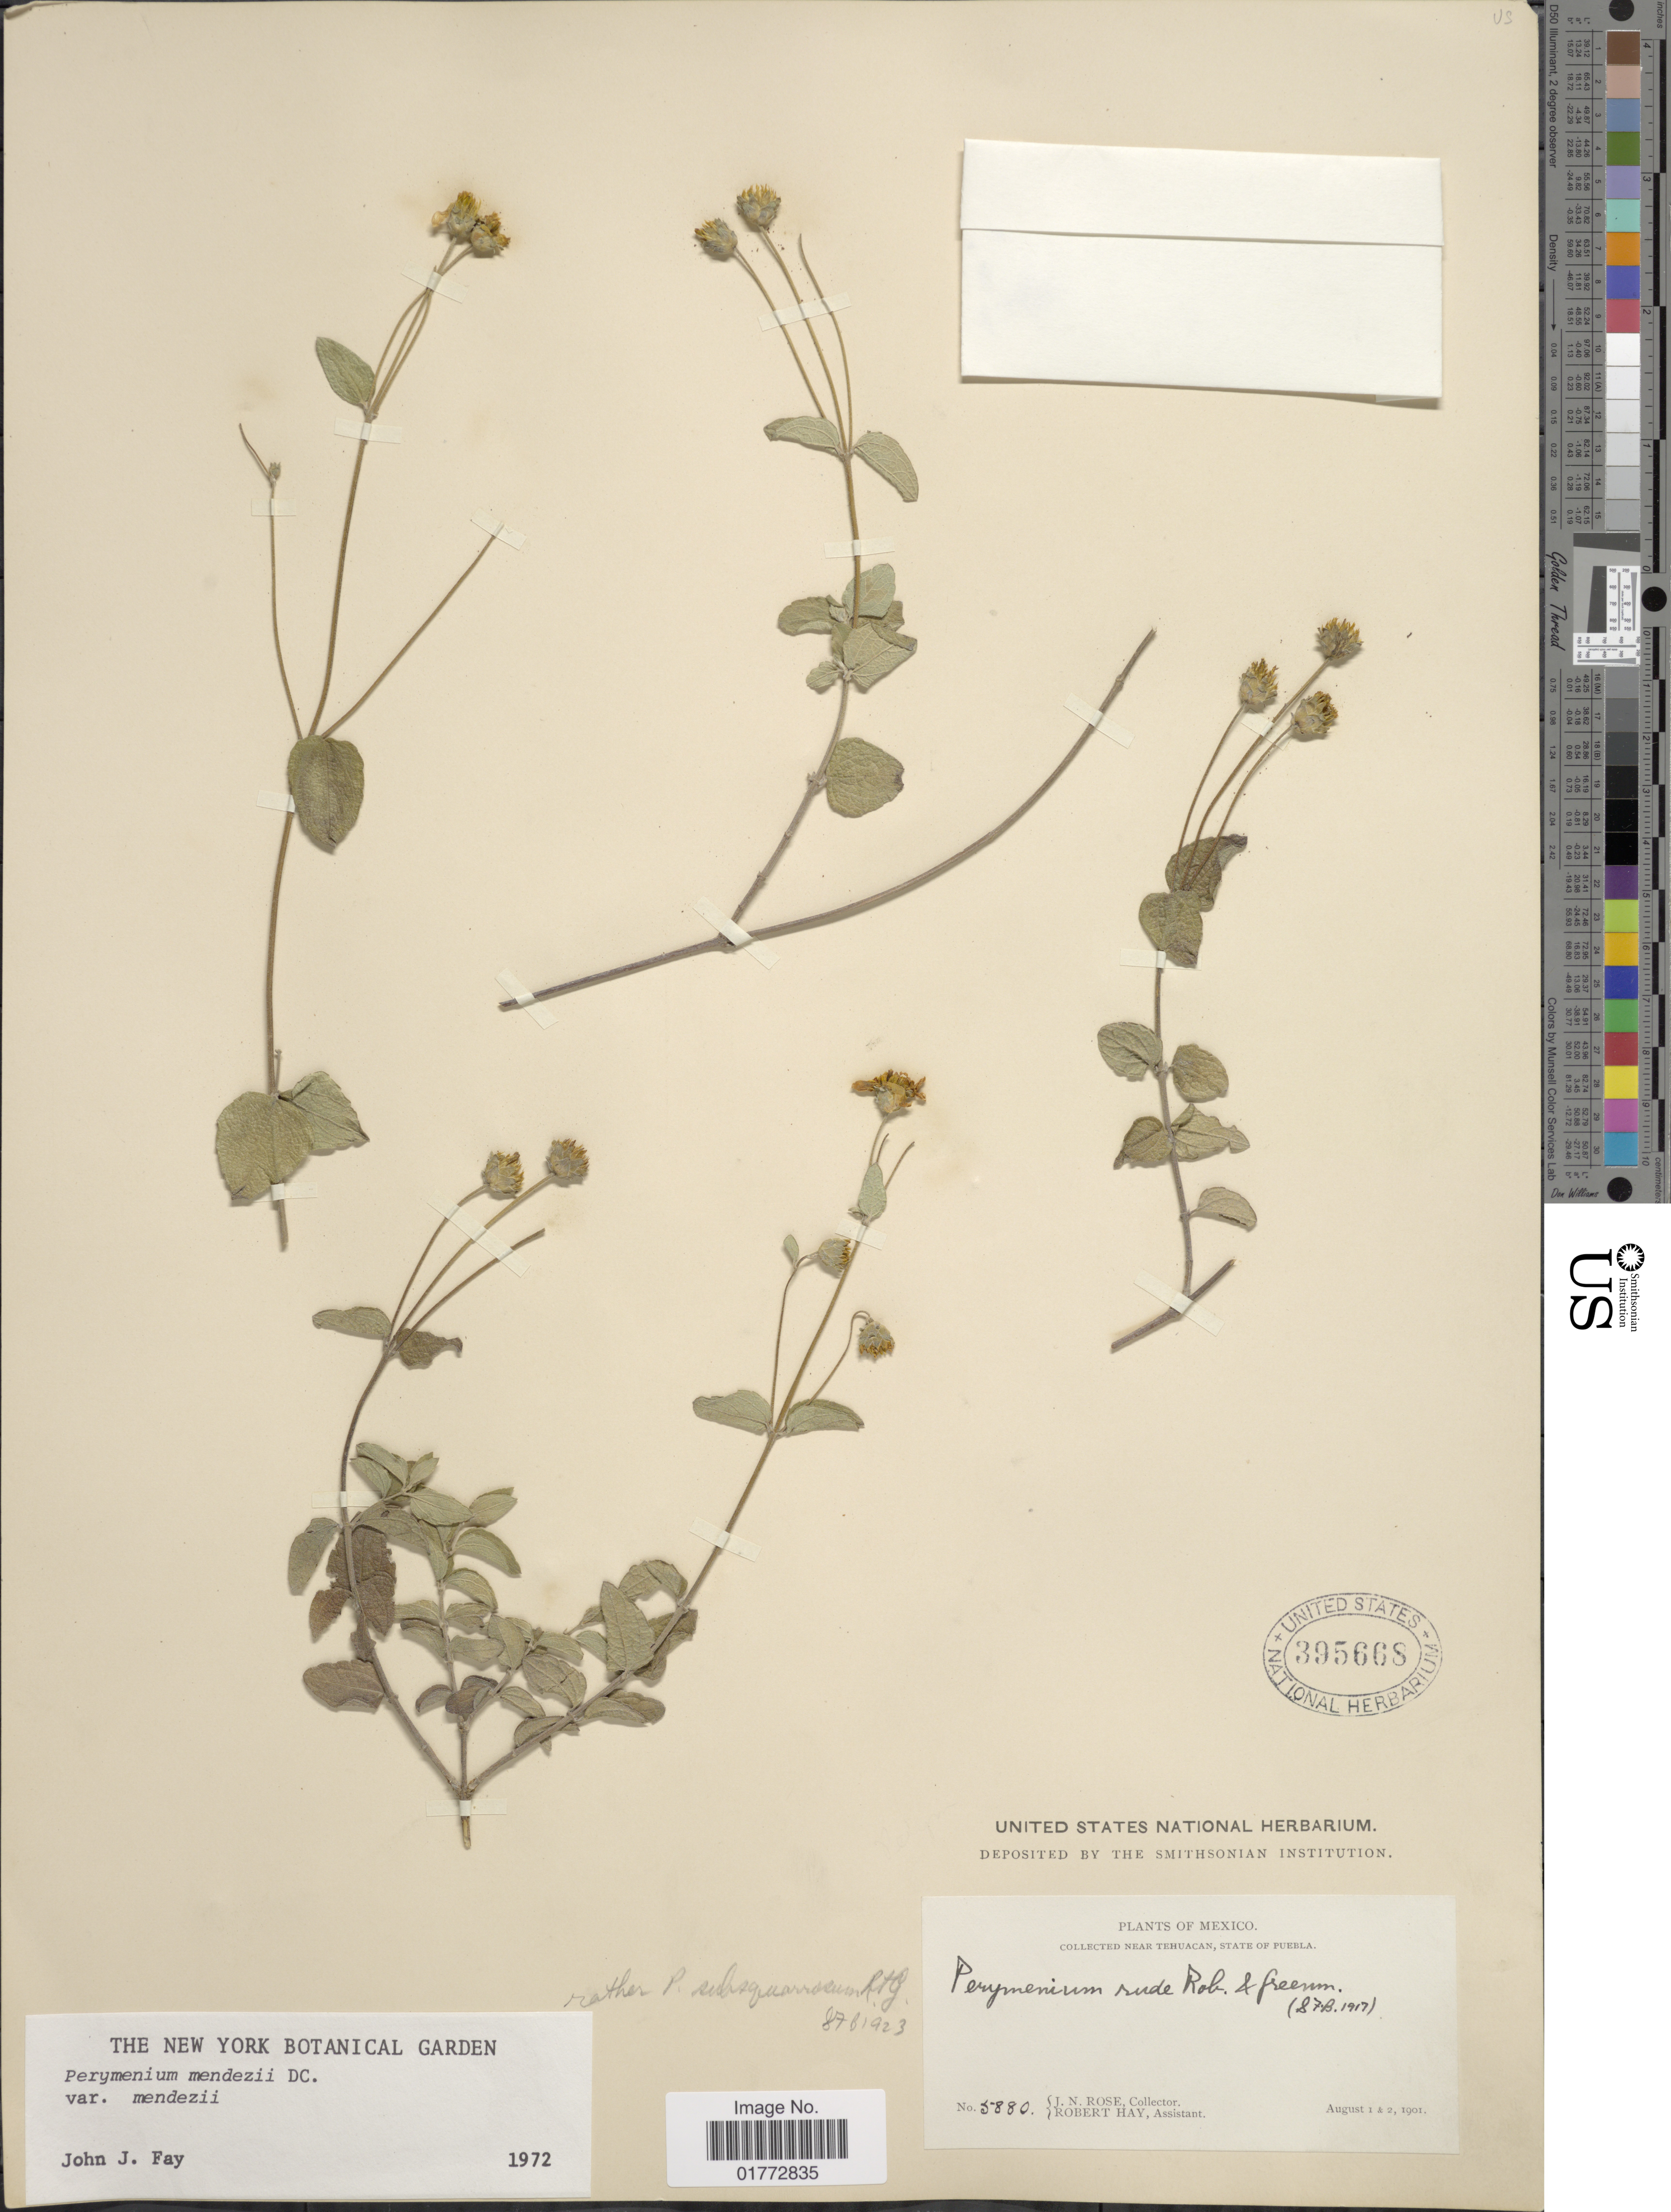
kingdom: Plantae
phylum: Tracheophyta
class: Magnoliopsida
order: Asterales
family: Asteraceae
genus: Perymenium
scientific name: Perymenium mendezii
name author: DC.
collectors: J. N. Rose & R. H. Hay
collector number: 5880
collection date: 1901-08-01/1901-08-02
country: Mexico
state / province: Puebla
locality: Near Tehuacan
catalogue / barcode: US 395668